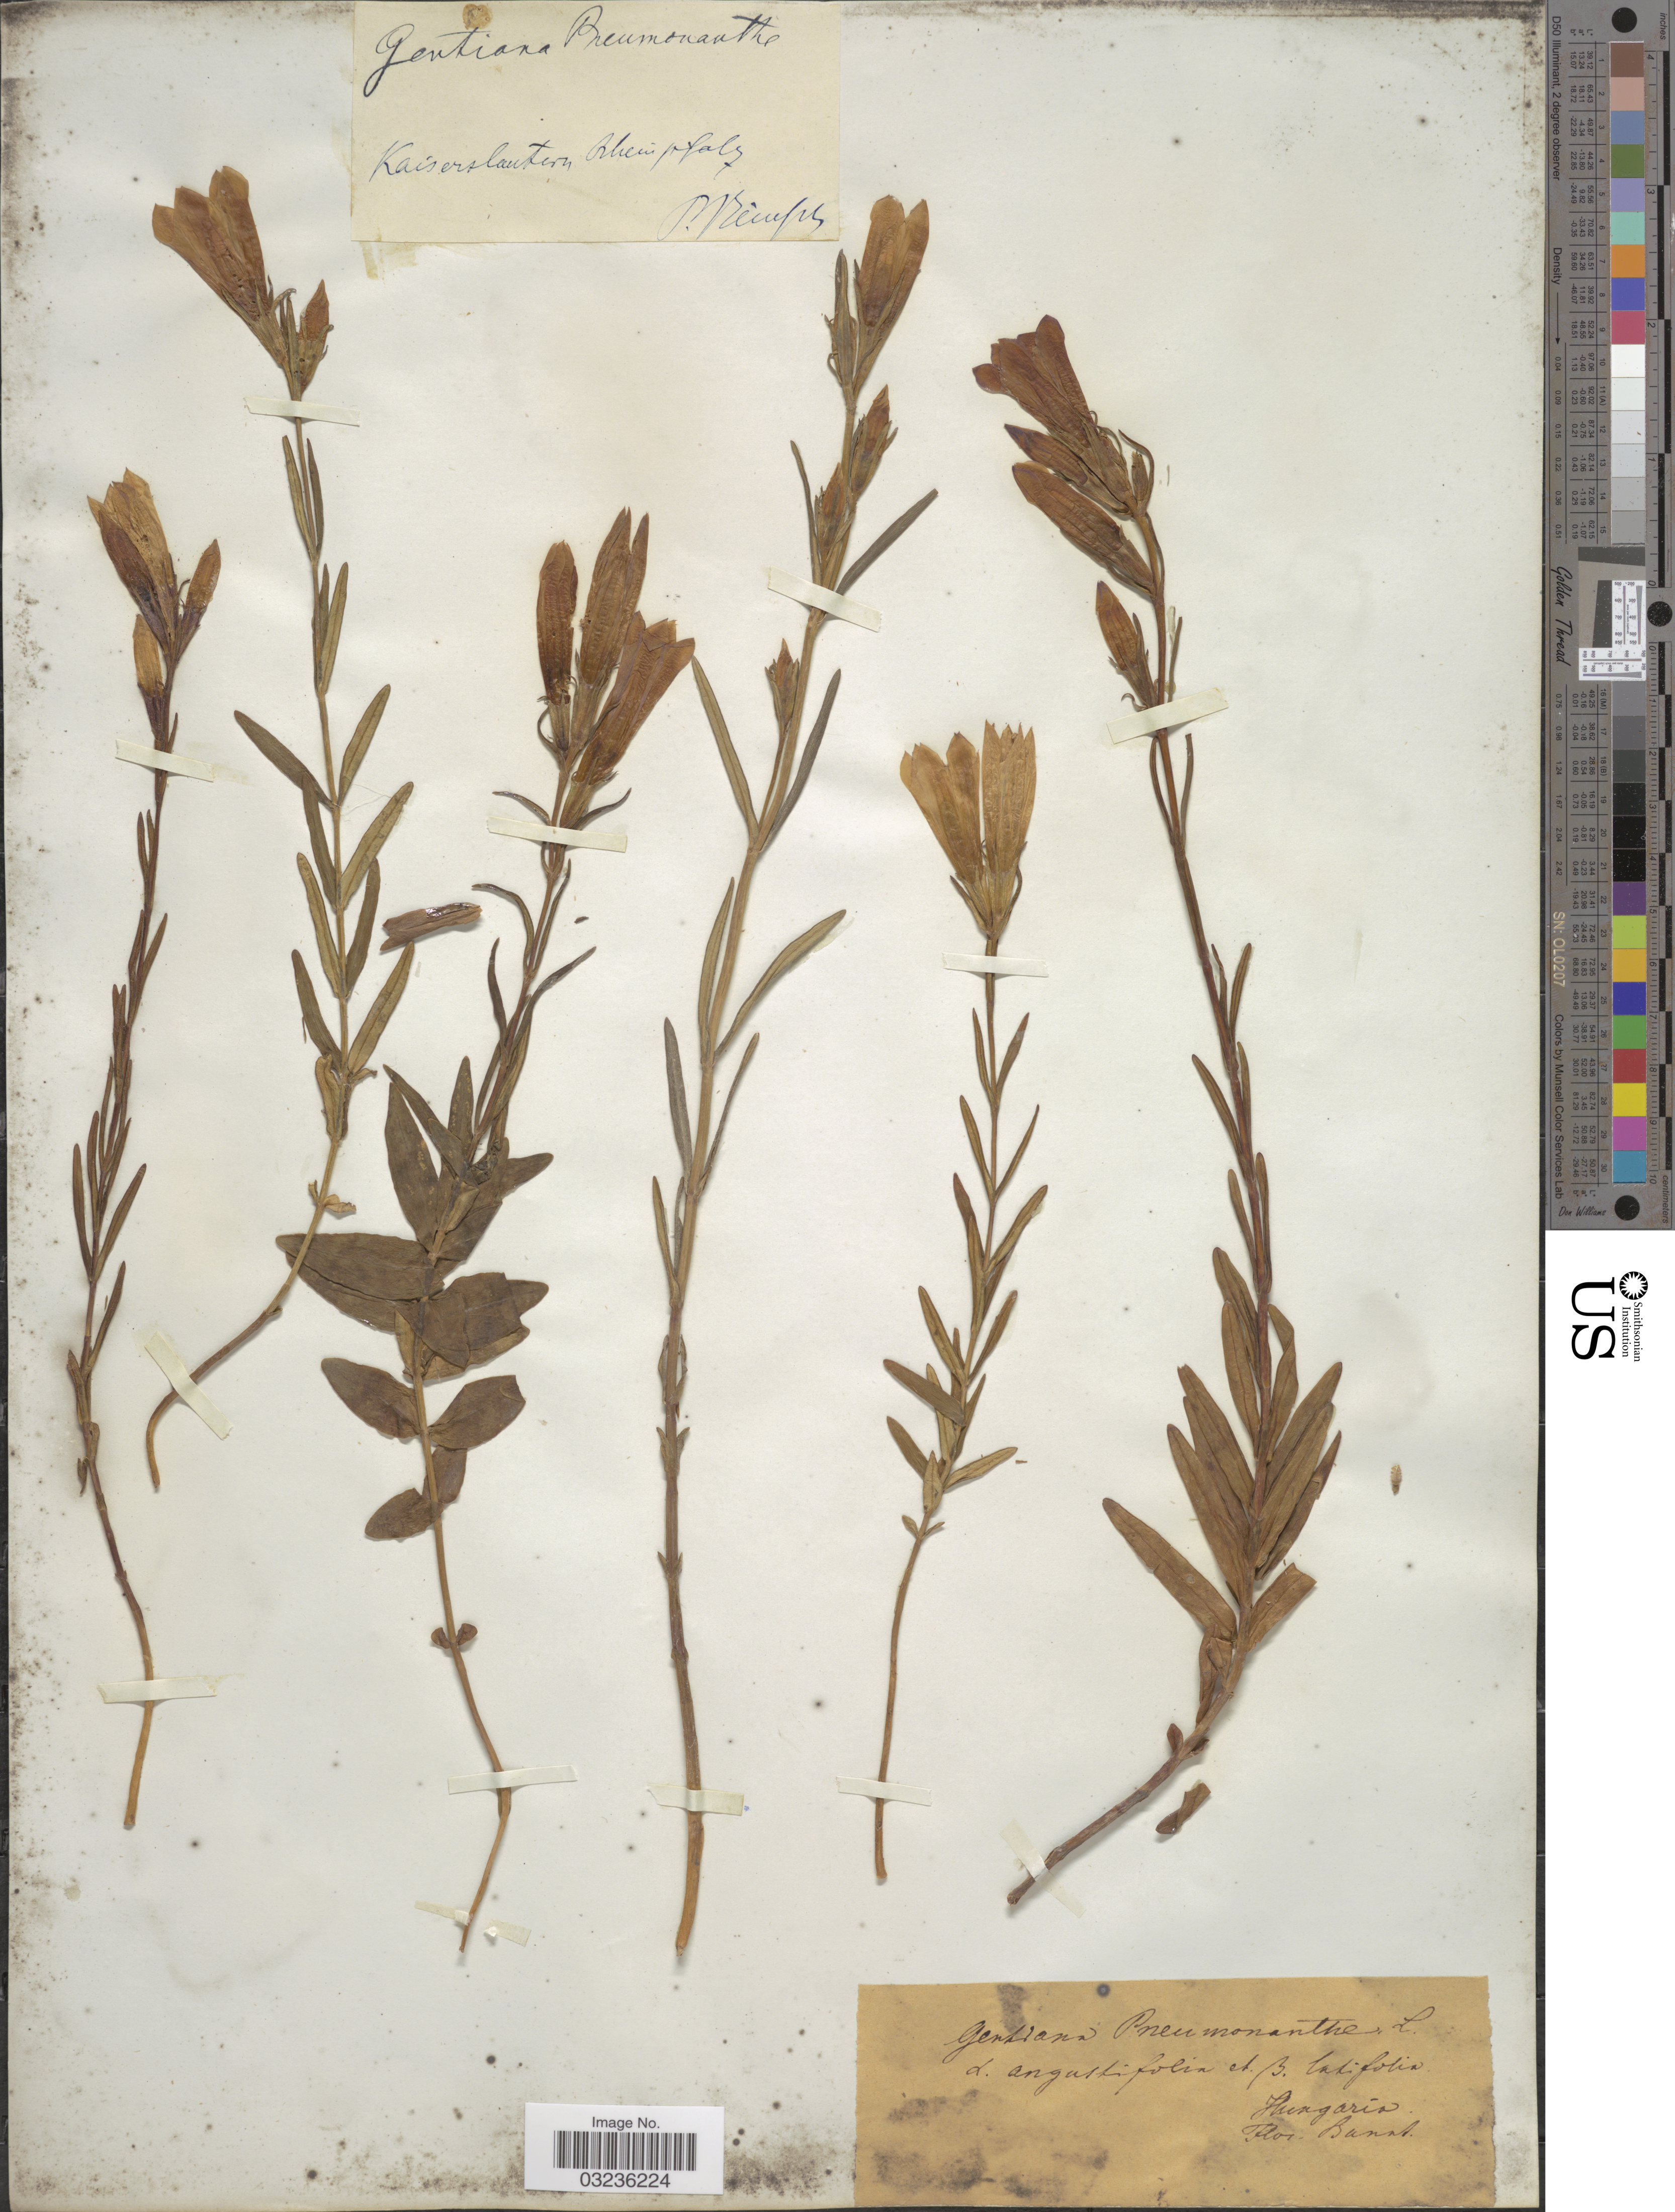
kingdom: Plantae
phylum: Tracheophyta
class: Magnoliopsida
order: Gentianales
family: Gentianaceae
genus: Gentiana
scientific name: Gentiana pneumonanthe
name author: L.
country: Hungary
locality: Kaiserslautern Rheinplatz, Banat.